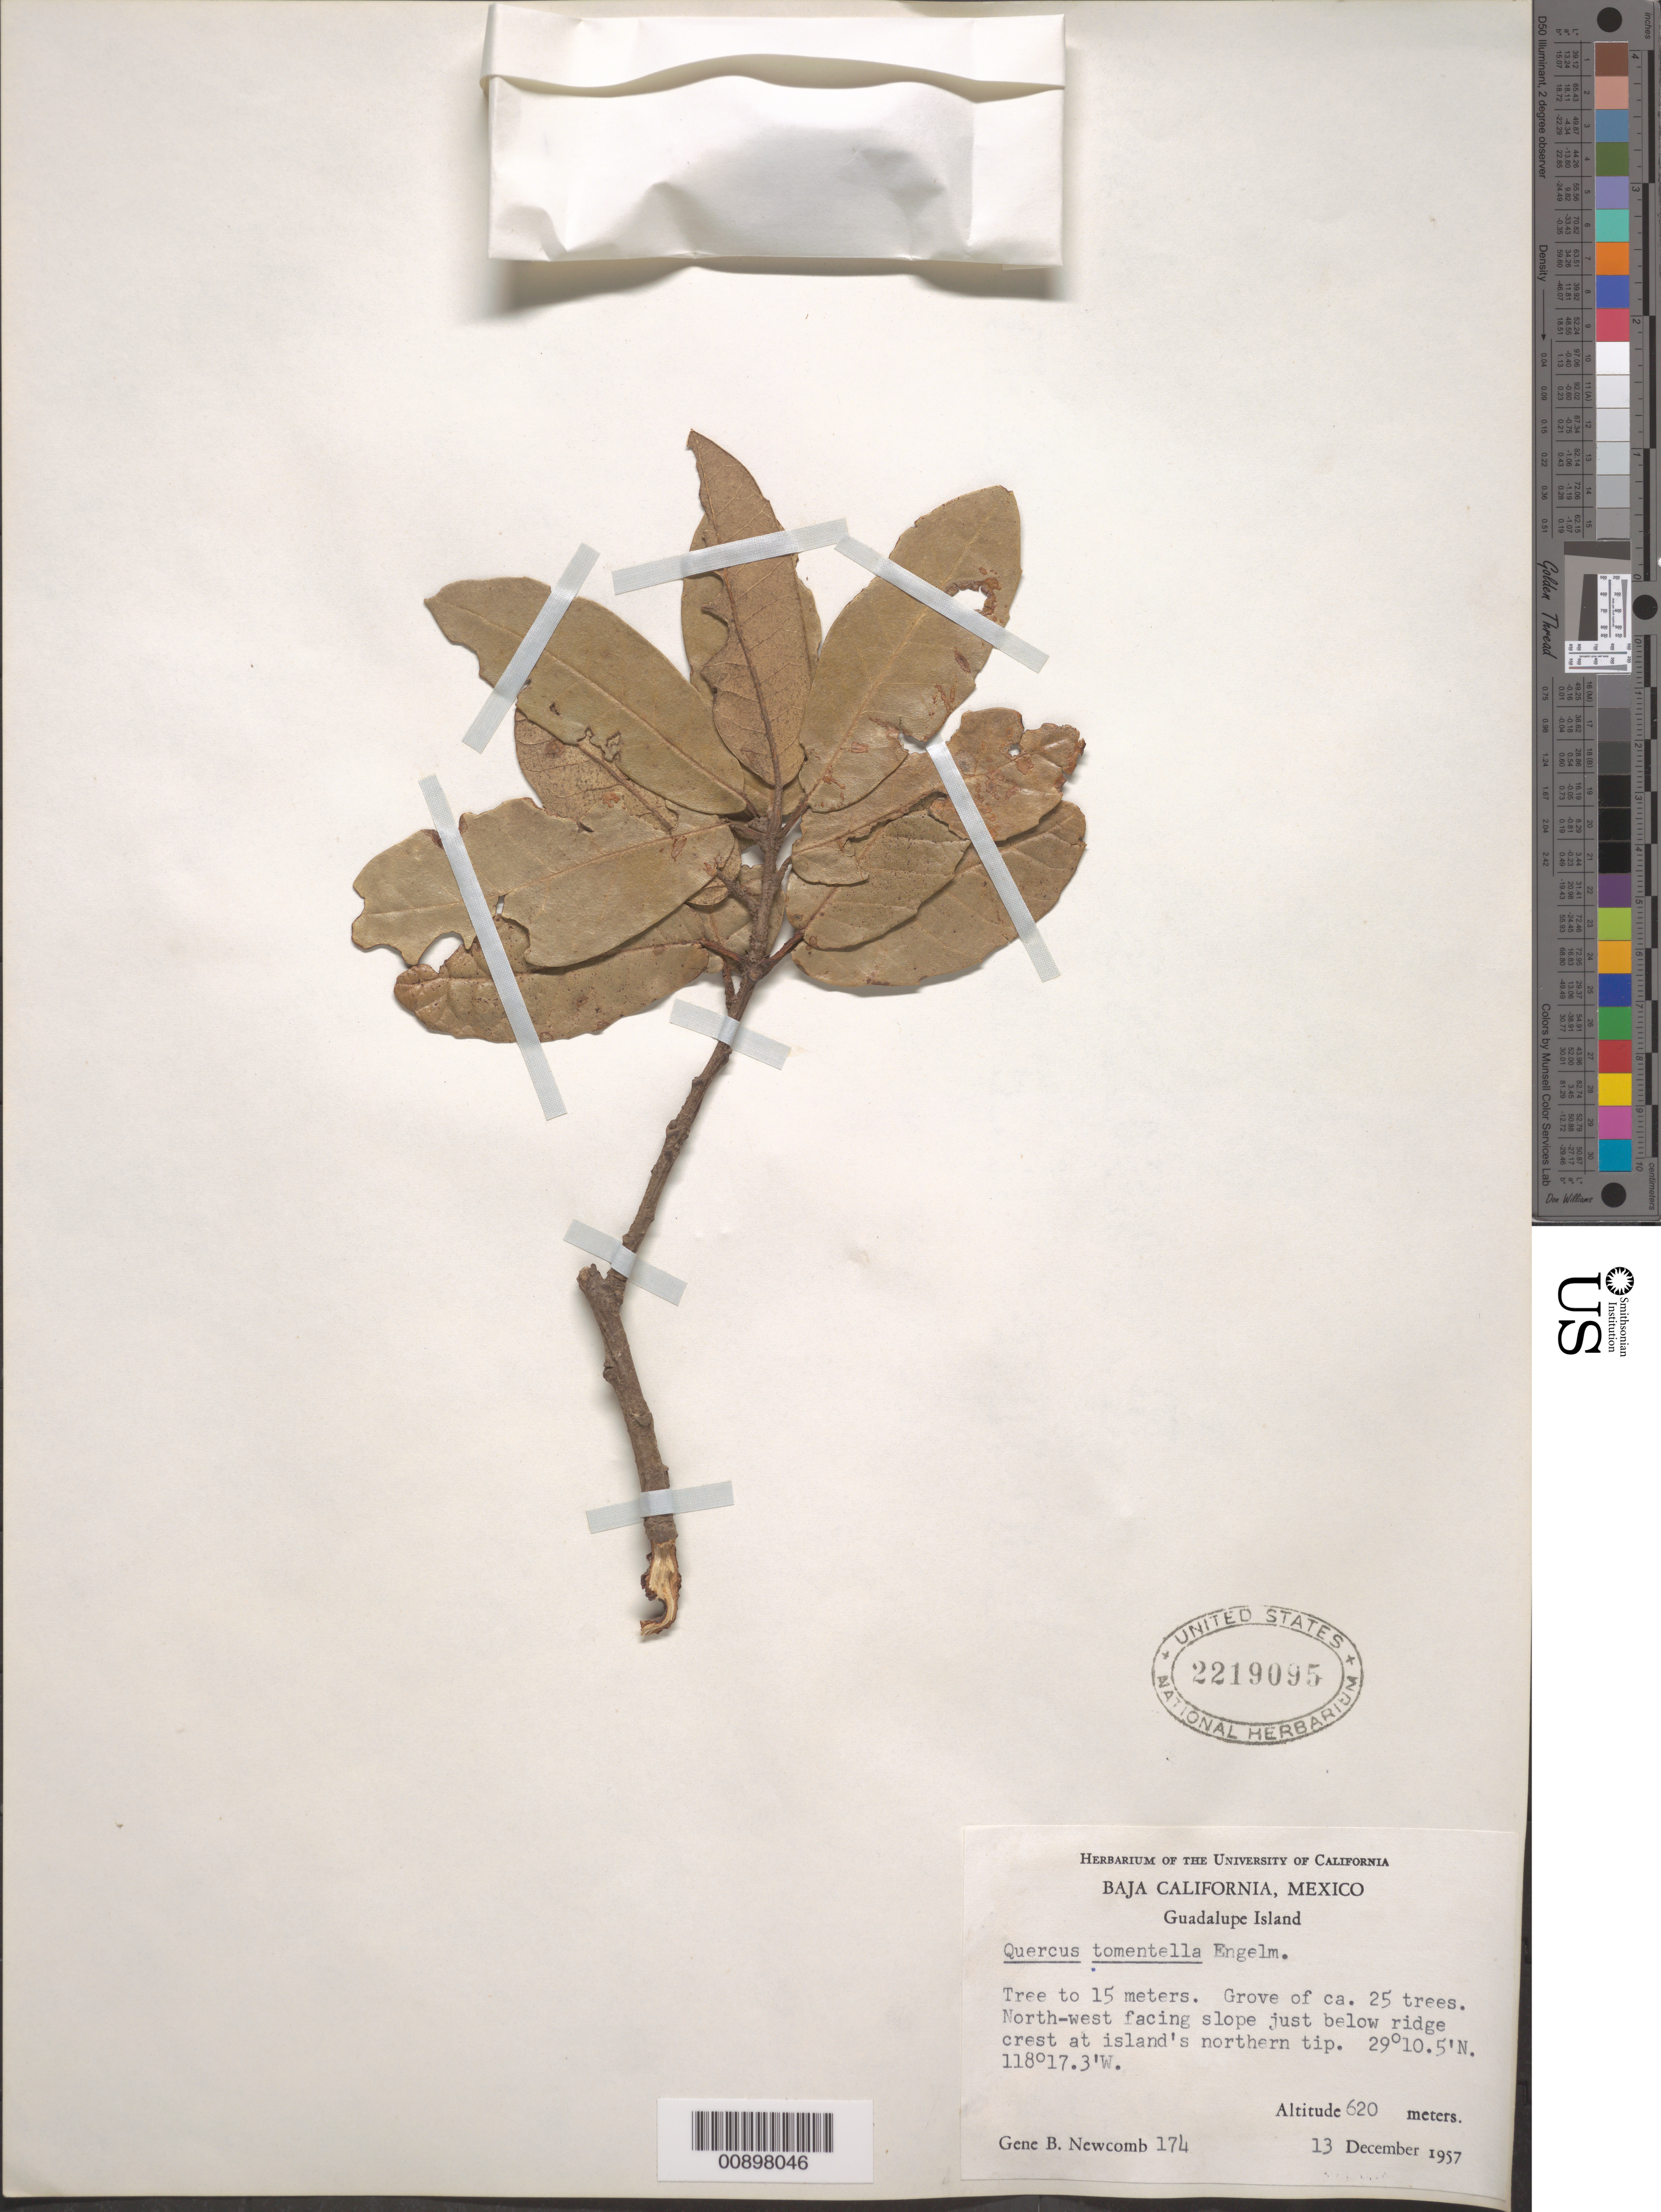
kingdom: Plantae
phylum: Tracheophyta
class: Magnoliopsida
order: Fagales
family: Fagaceae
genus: Quercus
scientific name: Quercus tomentella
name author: Engelm.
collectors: G. B. Newcomb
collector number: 174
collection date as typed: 13 Dec 1957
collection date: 1957-12-13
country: Mexico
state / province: Baja California Norte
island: Guadalupe I.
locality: Guadalupe Island. North-west facing slope just below ridge crest at island's northern tip.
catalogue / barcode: US 2219095